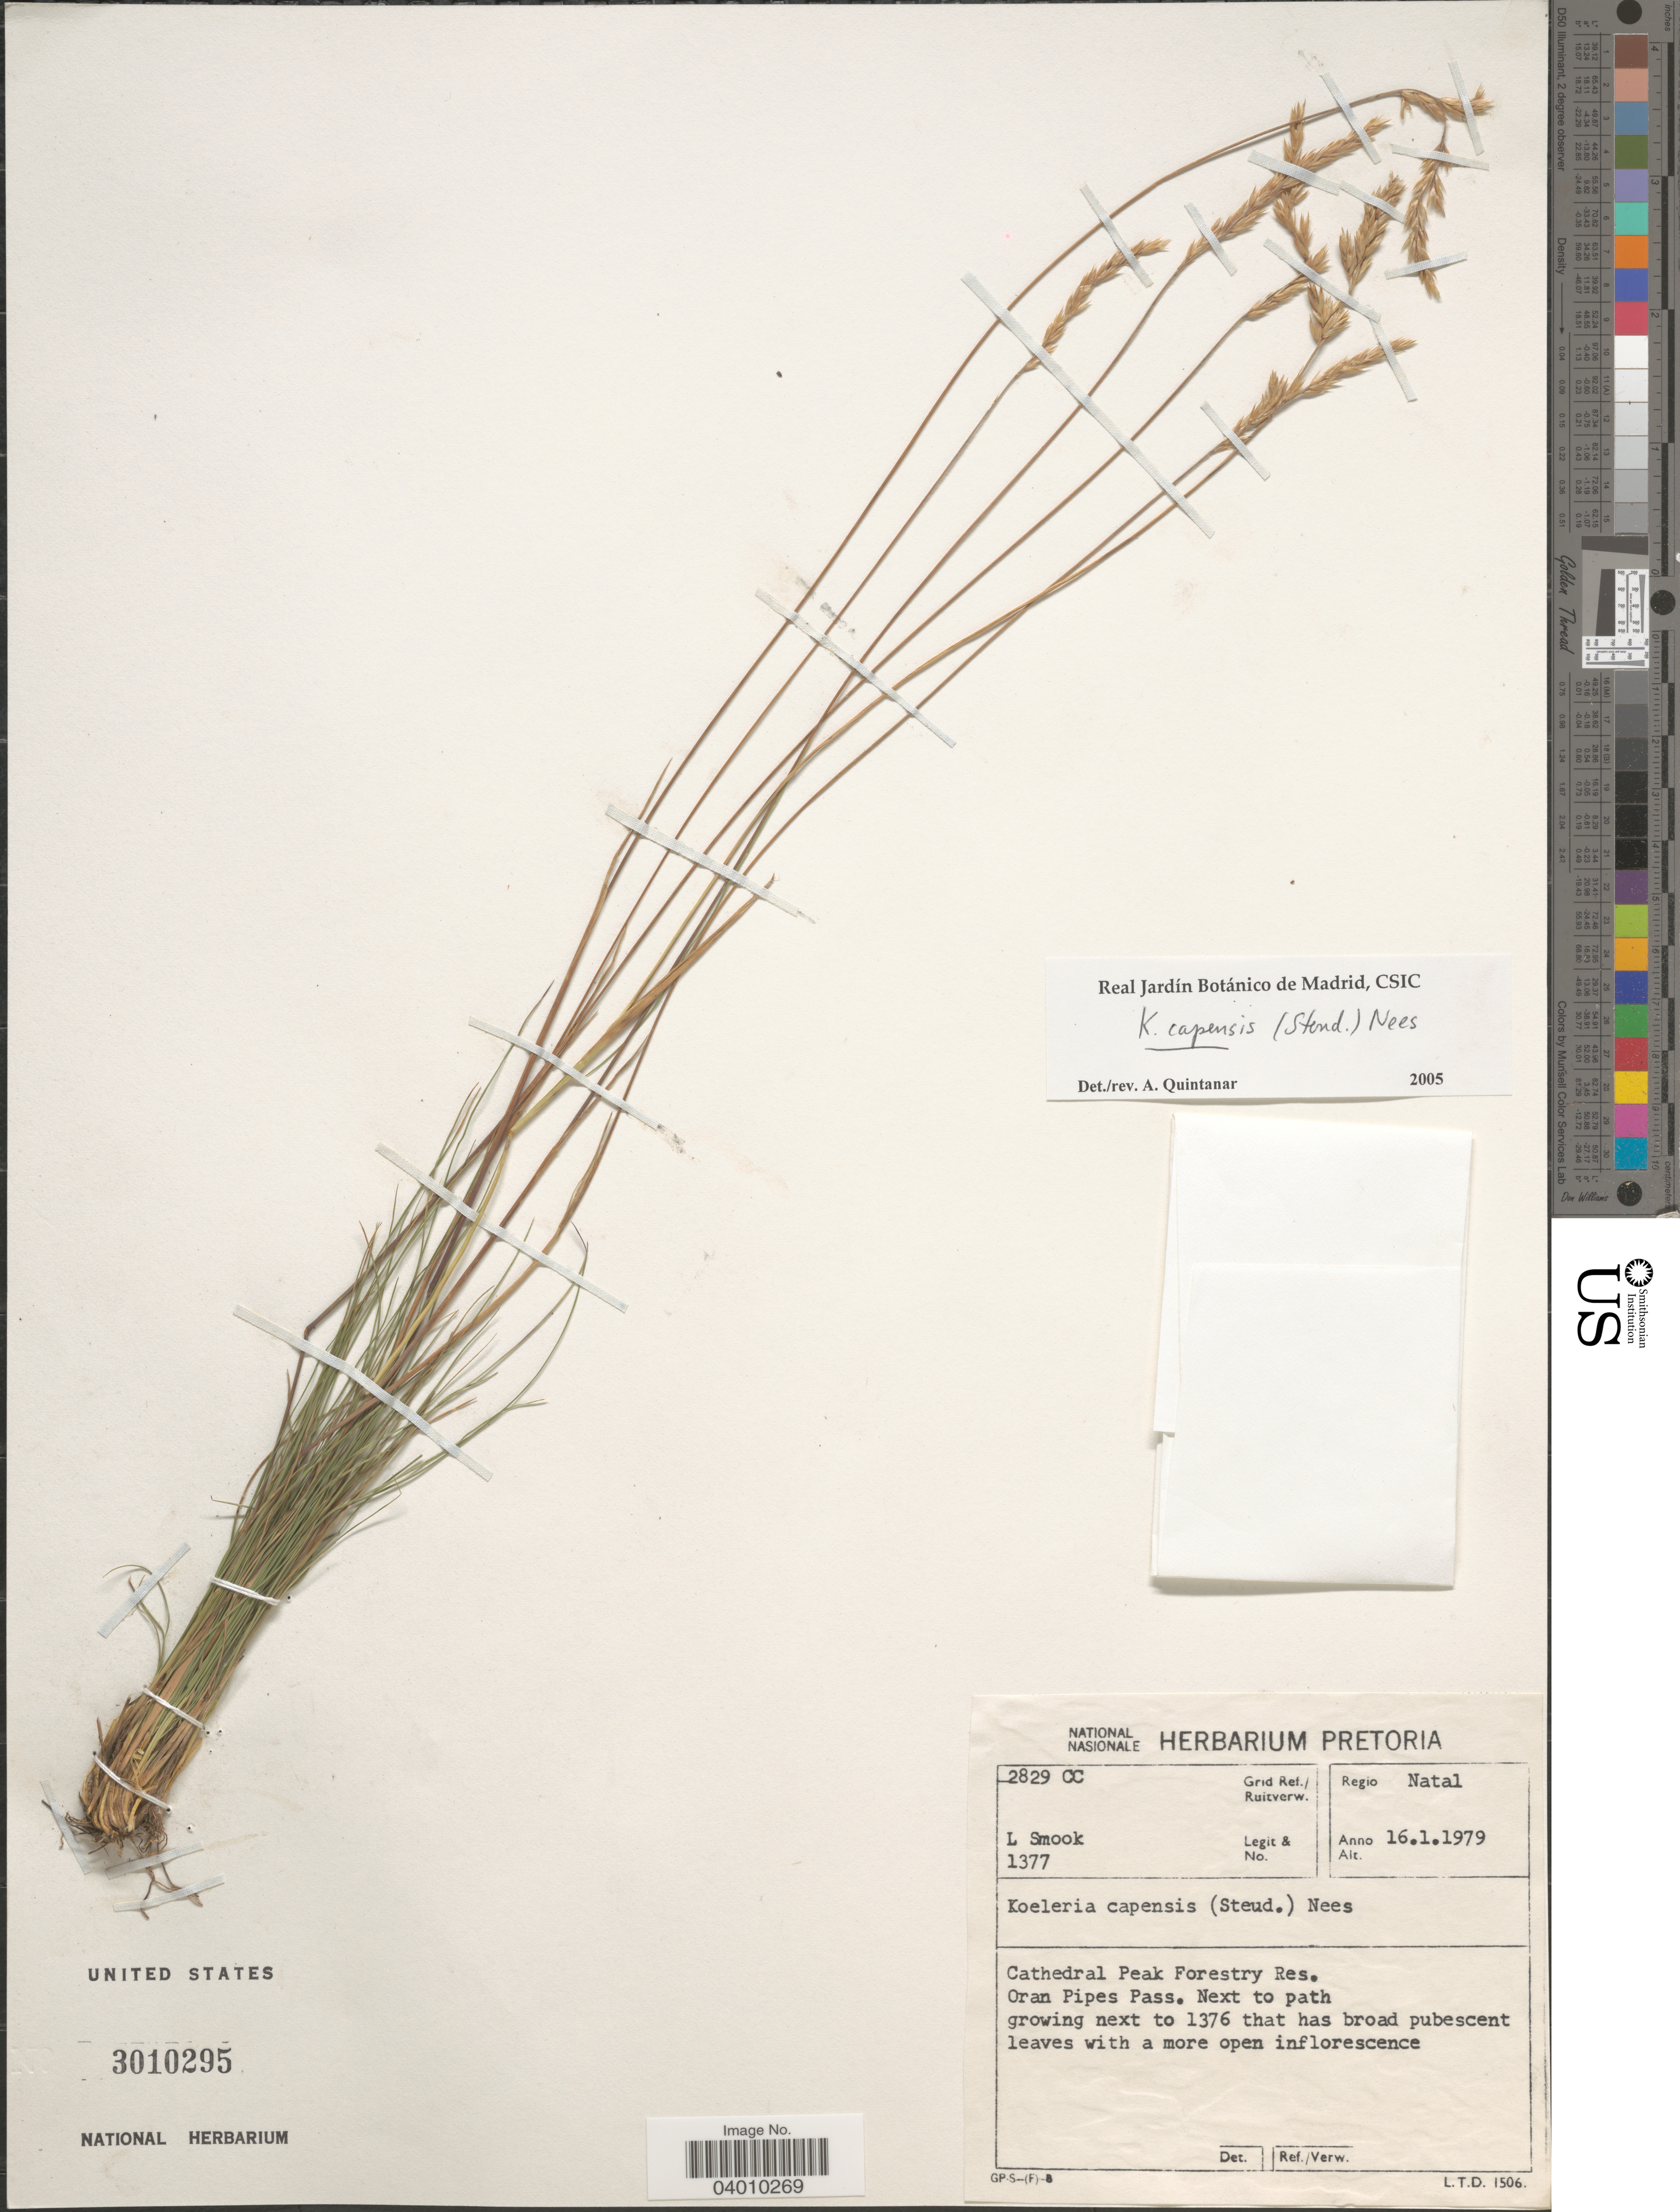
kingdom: Plantae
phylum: Tracheophyta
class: Liliopsida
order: Poales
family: Poaceae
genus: Koeleria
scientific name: Koeleria capensis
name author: (Steud.) Nees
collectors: L. Smook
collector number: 1377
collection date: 1979-01-16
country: South Africa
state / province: KwaZulu-Natal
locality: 2829 CC Grid Ref./Ruitverw. Regio Natal. Cathedral Peak Forestry Res. Oran Pipes Pass. Next to path.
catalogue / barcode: US 3010295